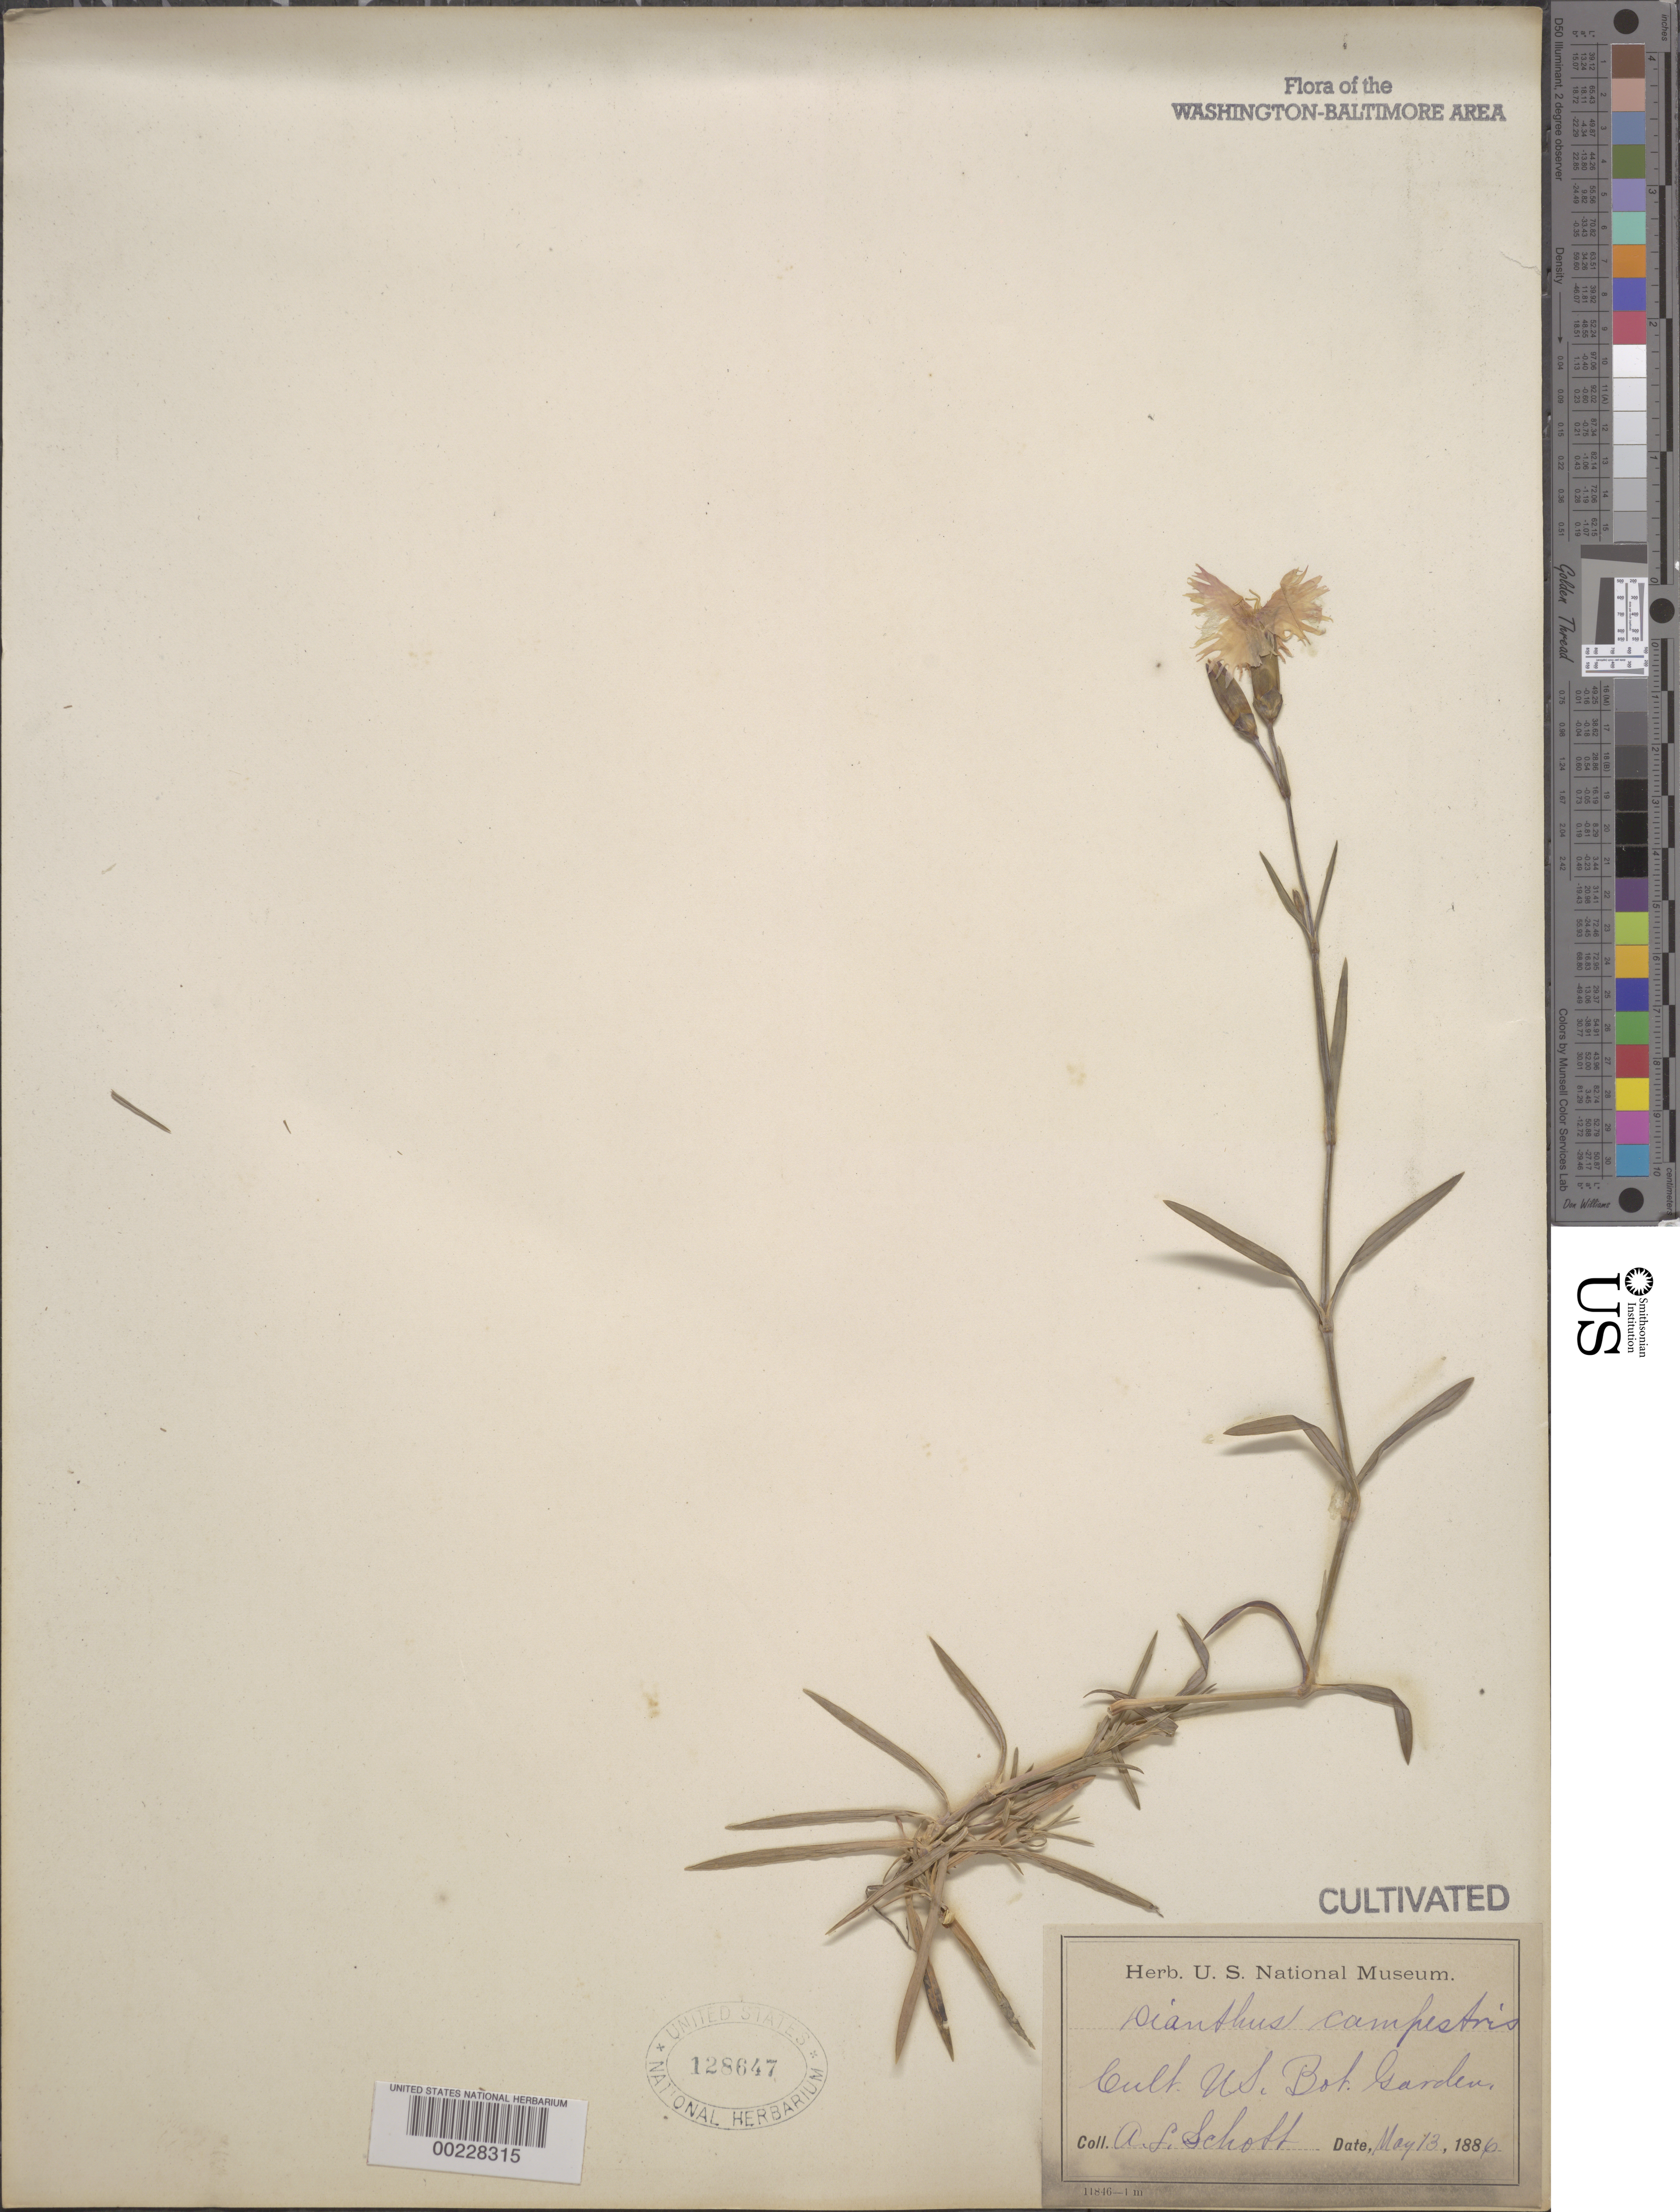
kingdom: Plantae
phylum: Tracheophyta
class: Magnoliopsida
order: Caryophyllales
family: Caryophyllaceae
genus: Dianthus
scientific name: Dianthus campestris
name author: M. Bieb.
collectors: A. L. Schott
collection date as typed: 13 May 1886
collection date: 1886-05-13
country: United States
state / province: District of Columbia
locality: Botanical gardens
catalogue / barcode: US 128647